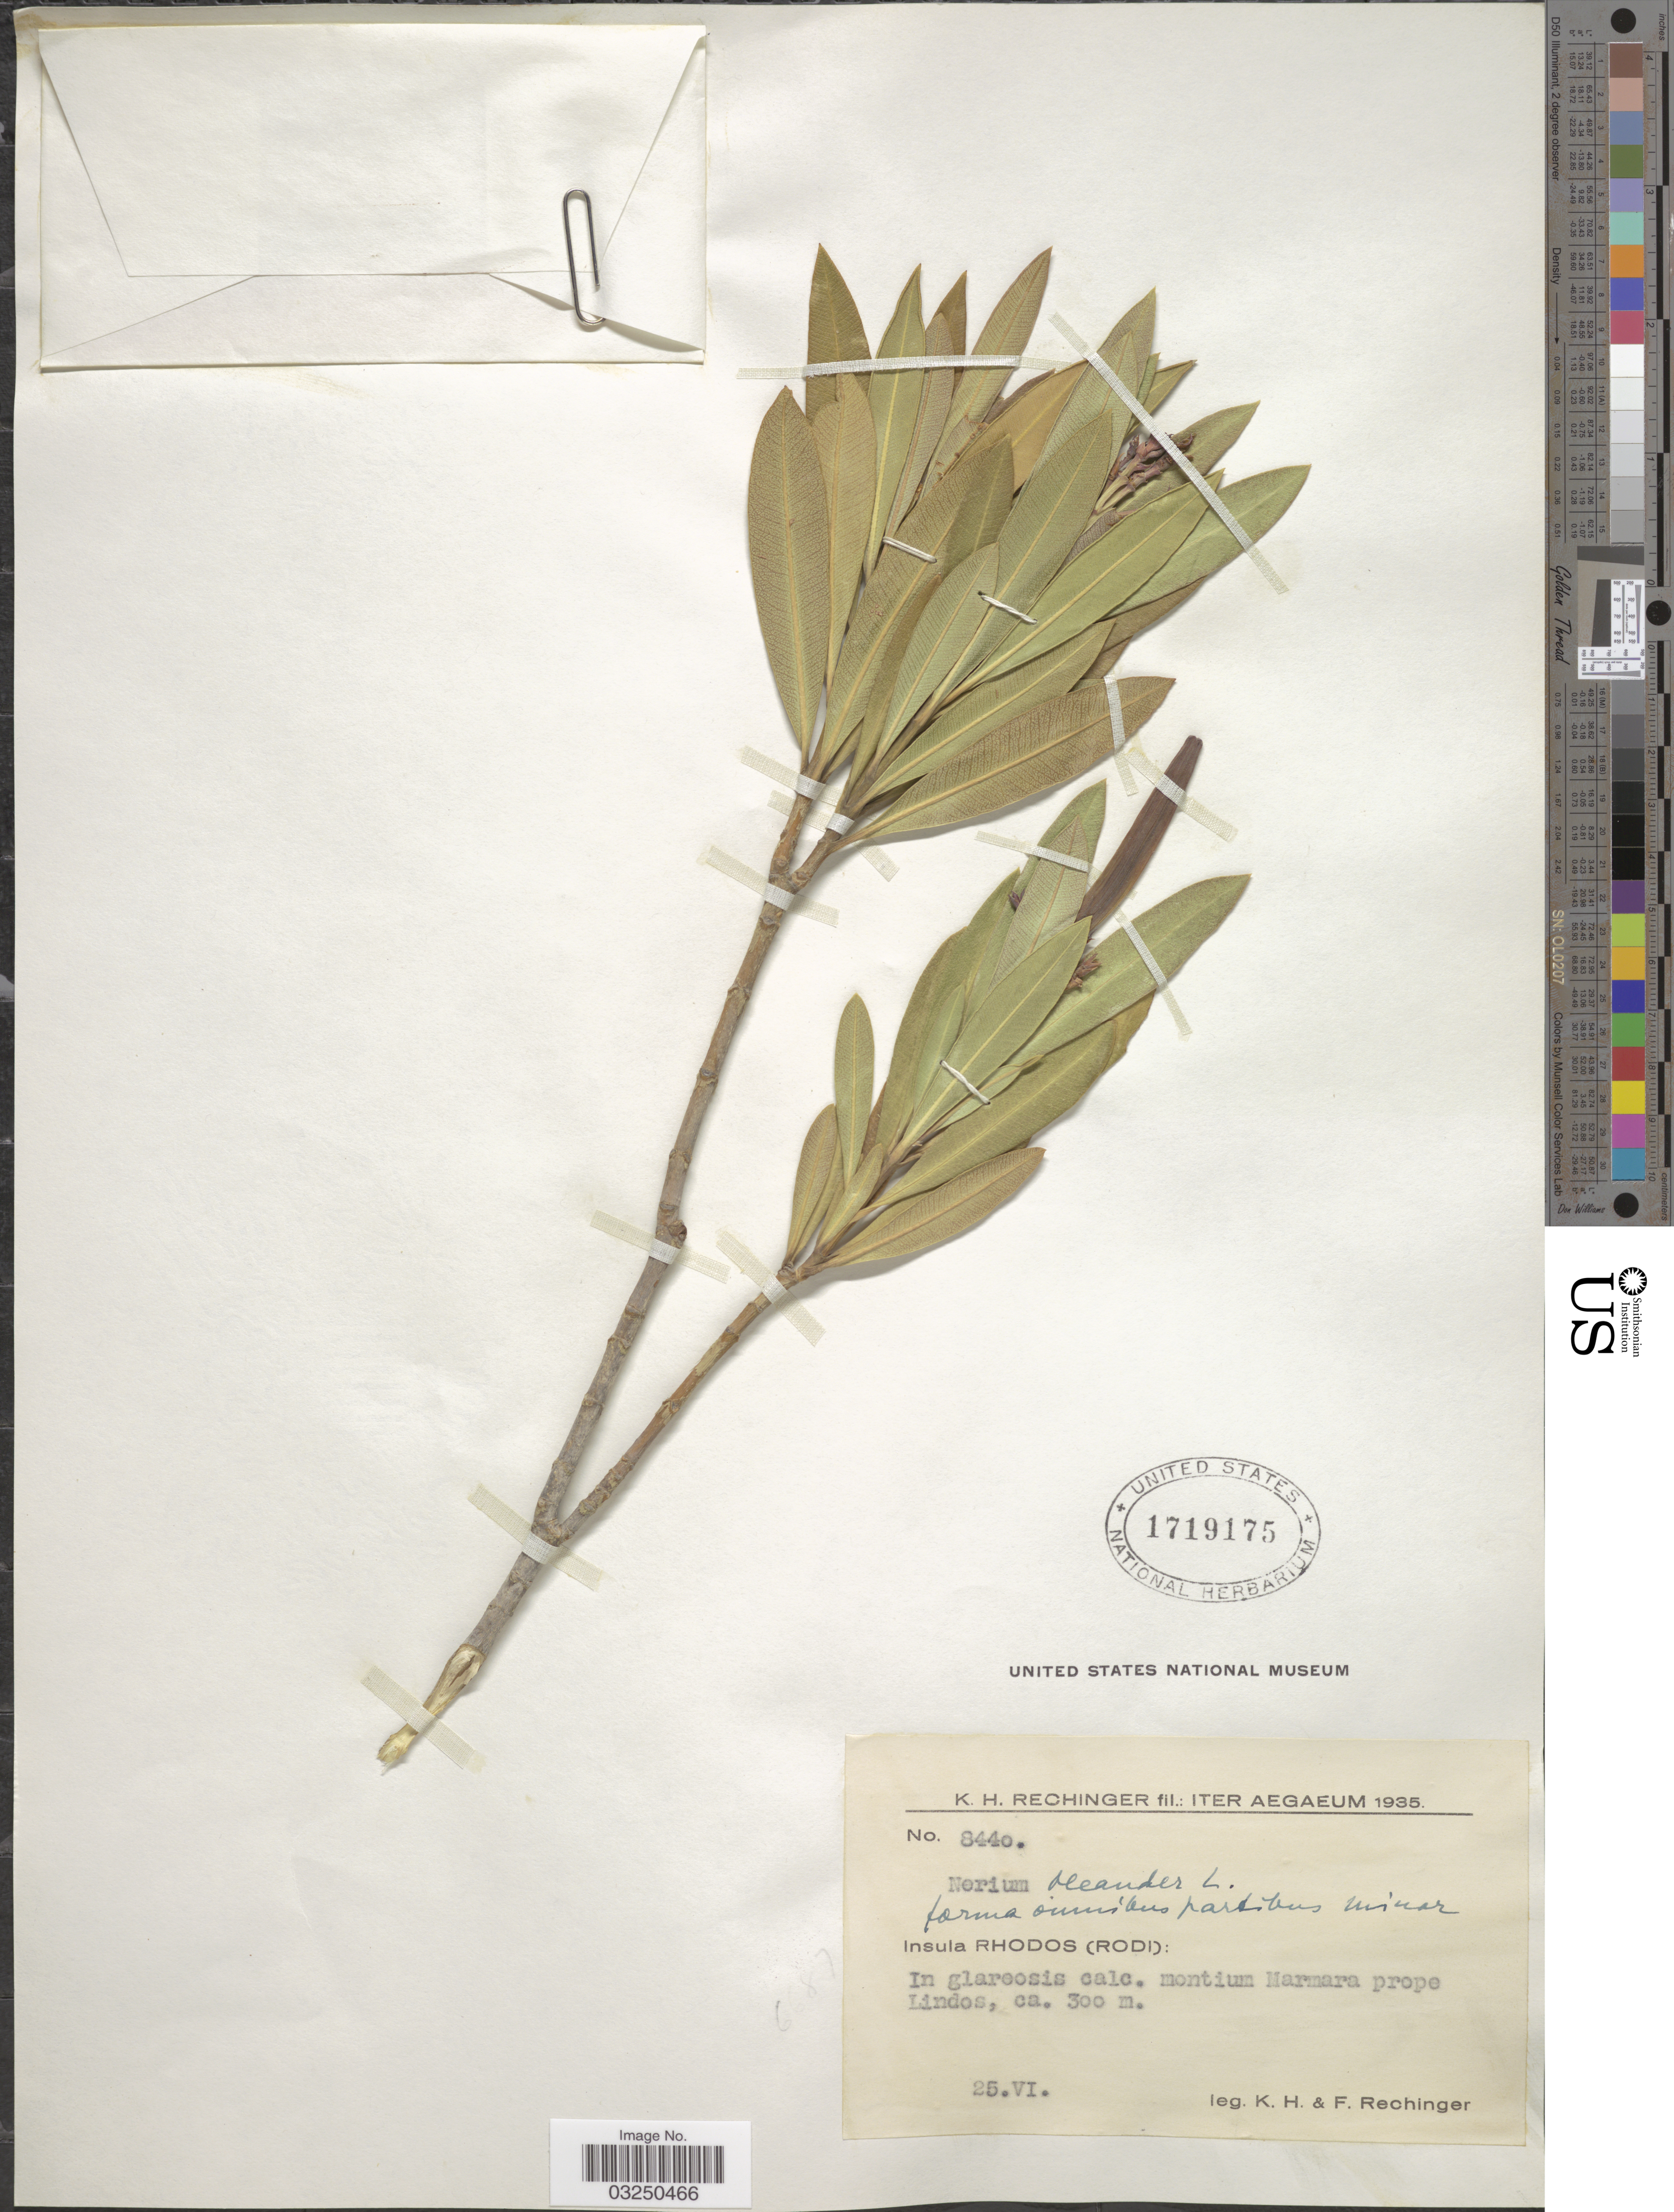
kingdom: Plantae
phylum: Tracheophyta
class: Magnoliopsida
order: Gentianales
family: Apocynaceae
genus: Nerium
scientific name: Nerium oleander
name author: L.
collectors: K. H. Rechinger & F. Rechinger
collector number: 8440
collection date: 1935-06-25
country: Greece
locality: Iter Aegaeum. Insula Rhodos (Rodi): Montium Marmara prope Lindos.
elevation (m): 300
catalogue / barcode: US 1719175